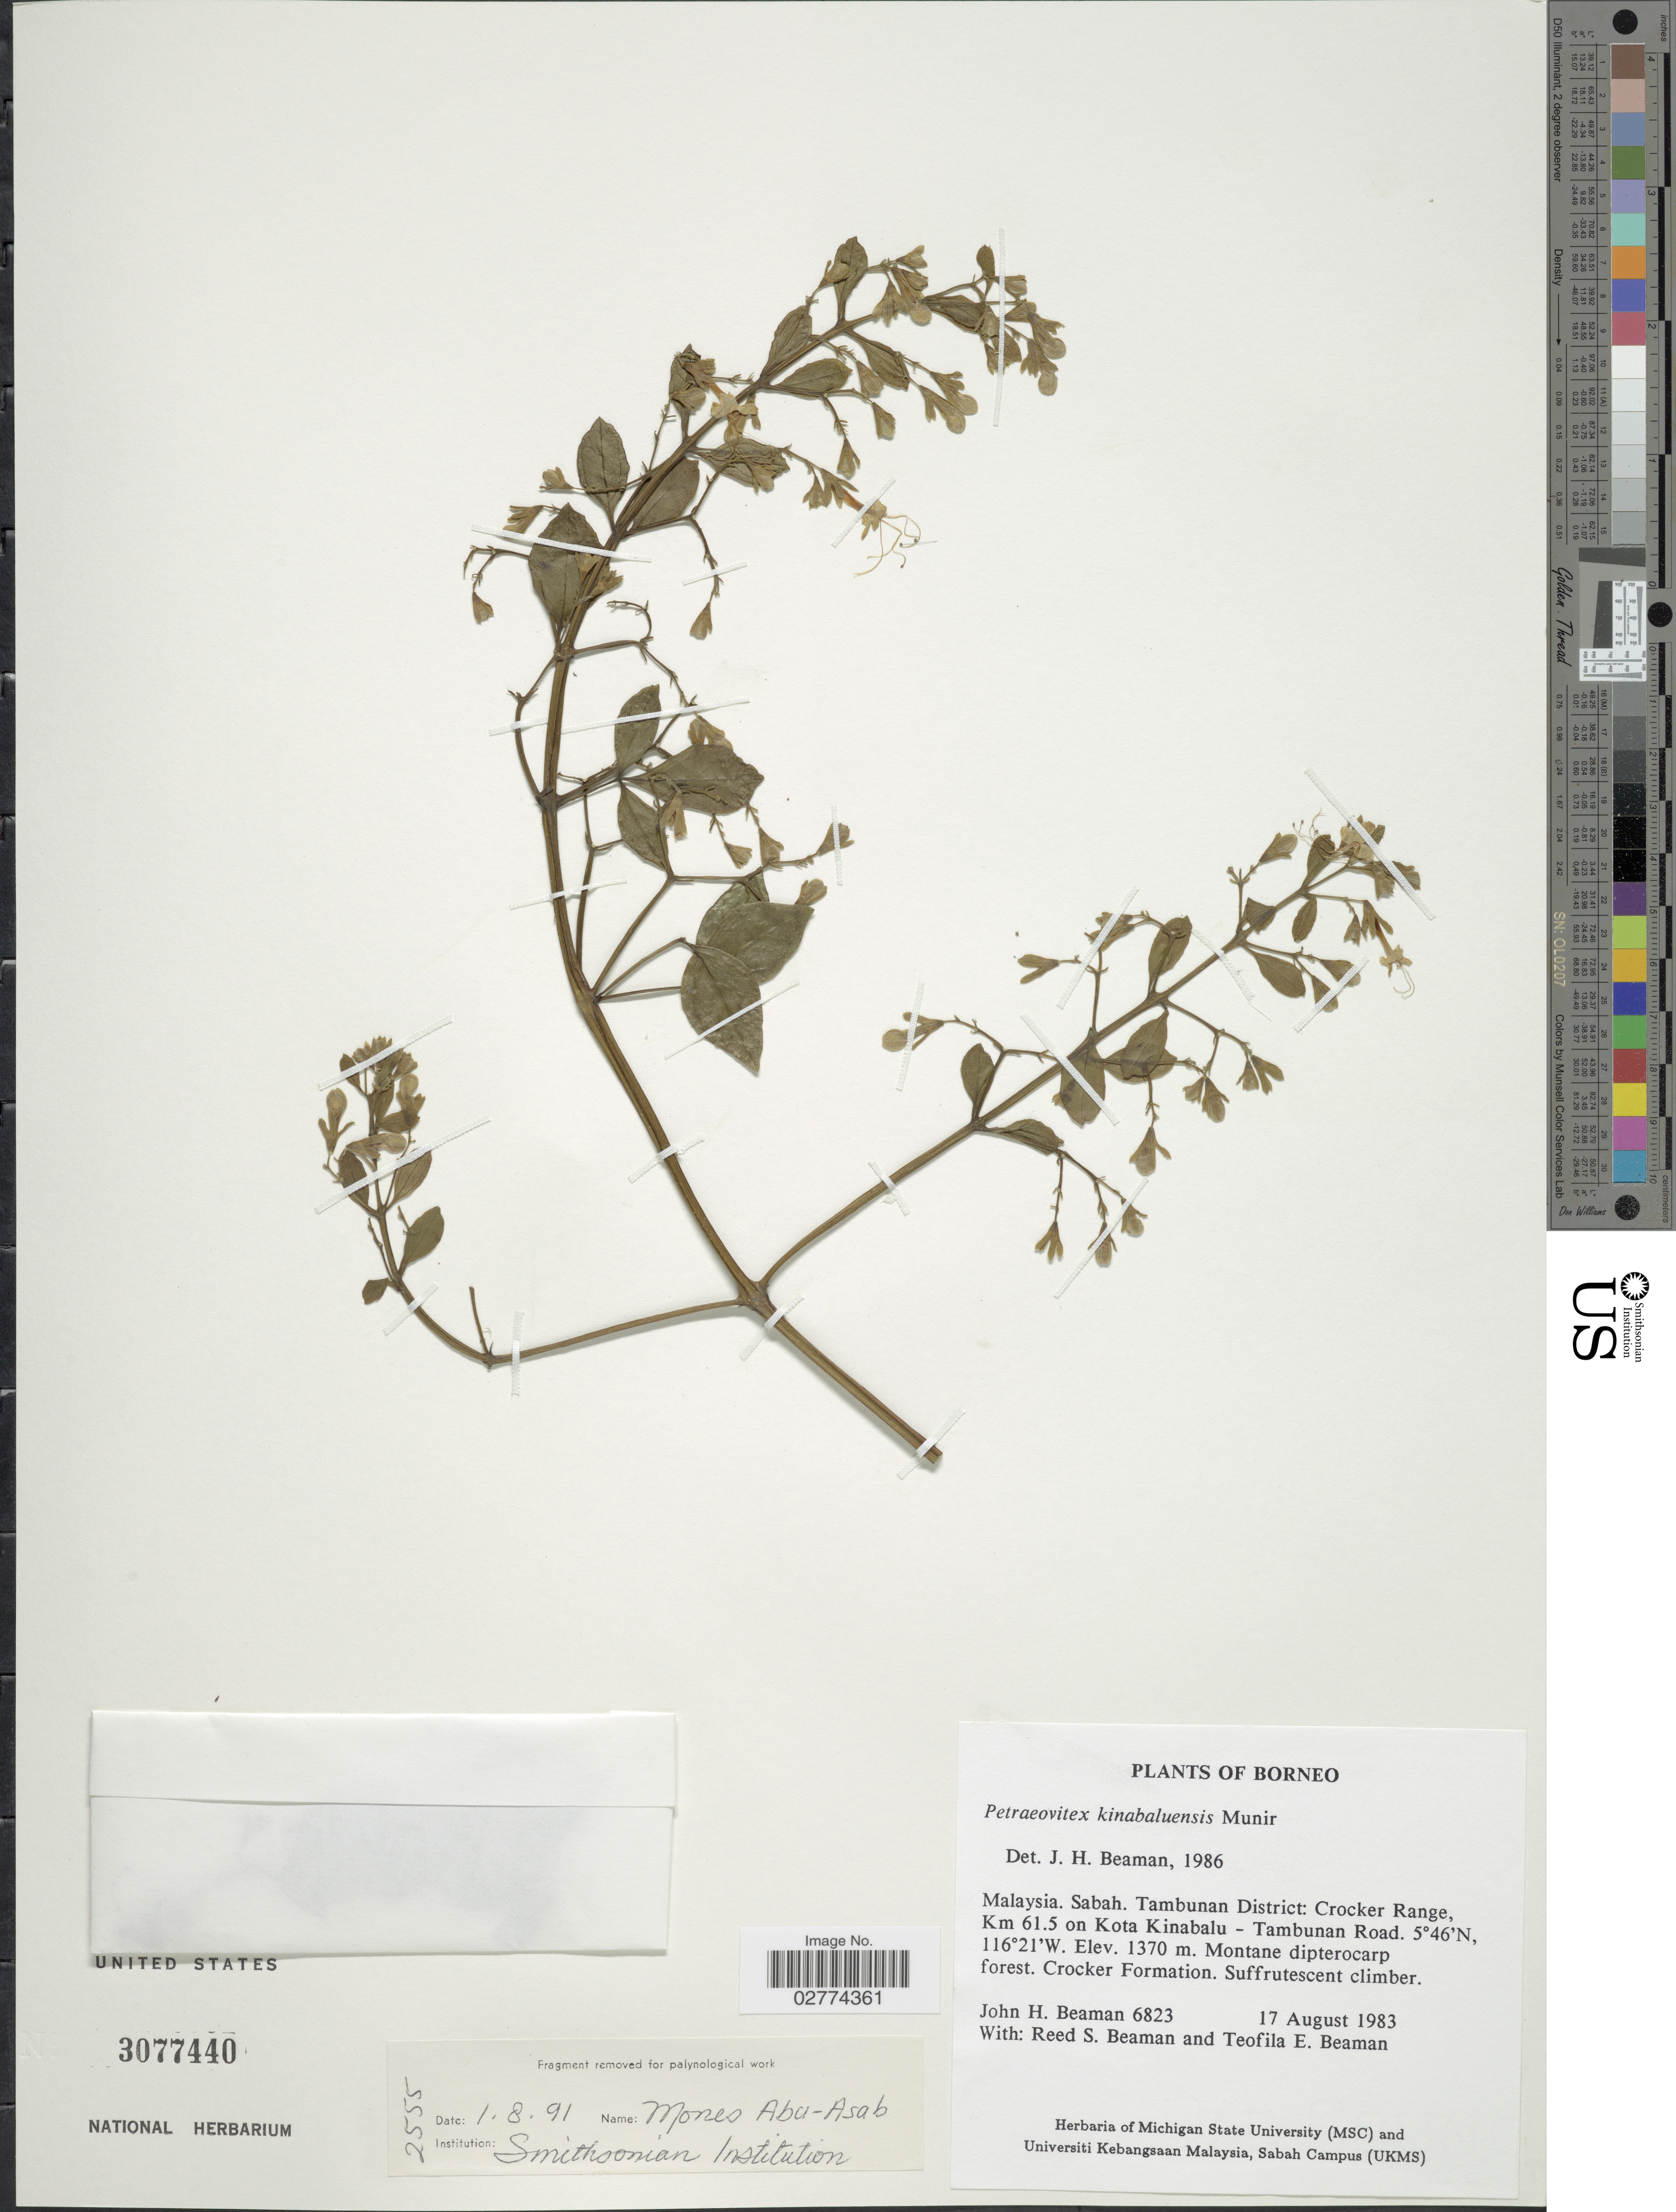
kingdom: Plantae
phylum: Tracheophyta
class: Magnoliopsida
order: Lamiales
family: Lamiaceae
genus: Petraeovitex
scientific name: Petraeovitex kinabaluensis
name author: Munir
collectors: J. H. Beaman, R. S. Beaman & T. E. Beaman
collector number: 6823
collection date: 1983-08-17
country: Malaysia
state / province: Sabah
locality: Tambunan District: Crocker Range, Km 61.5 on Kota Kinabalu - Tambunan Road.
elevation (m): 1370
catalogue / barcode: US 3077440